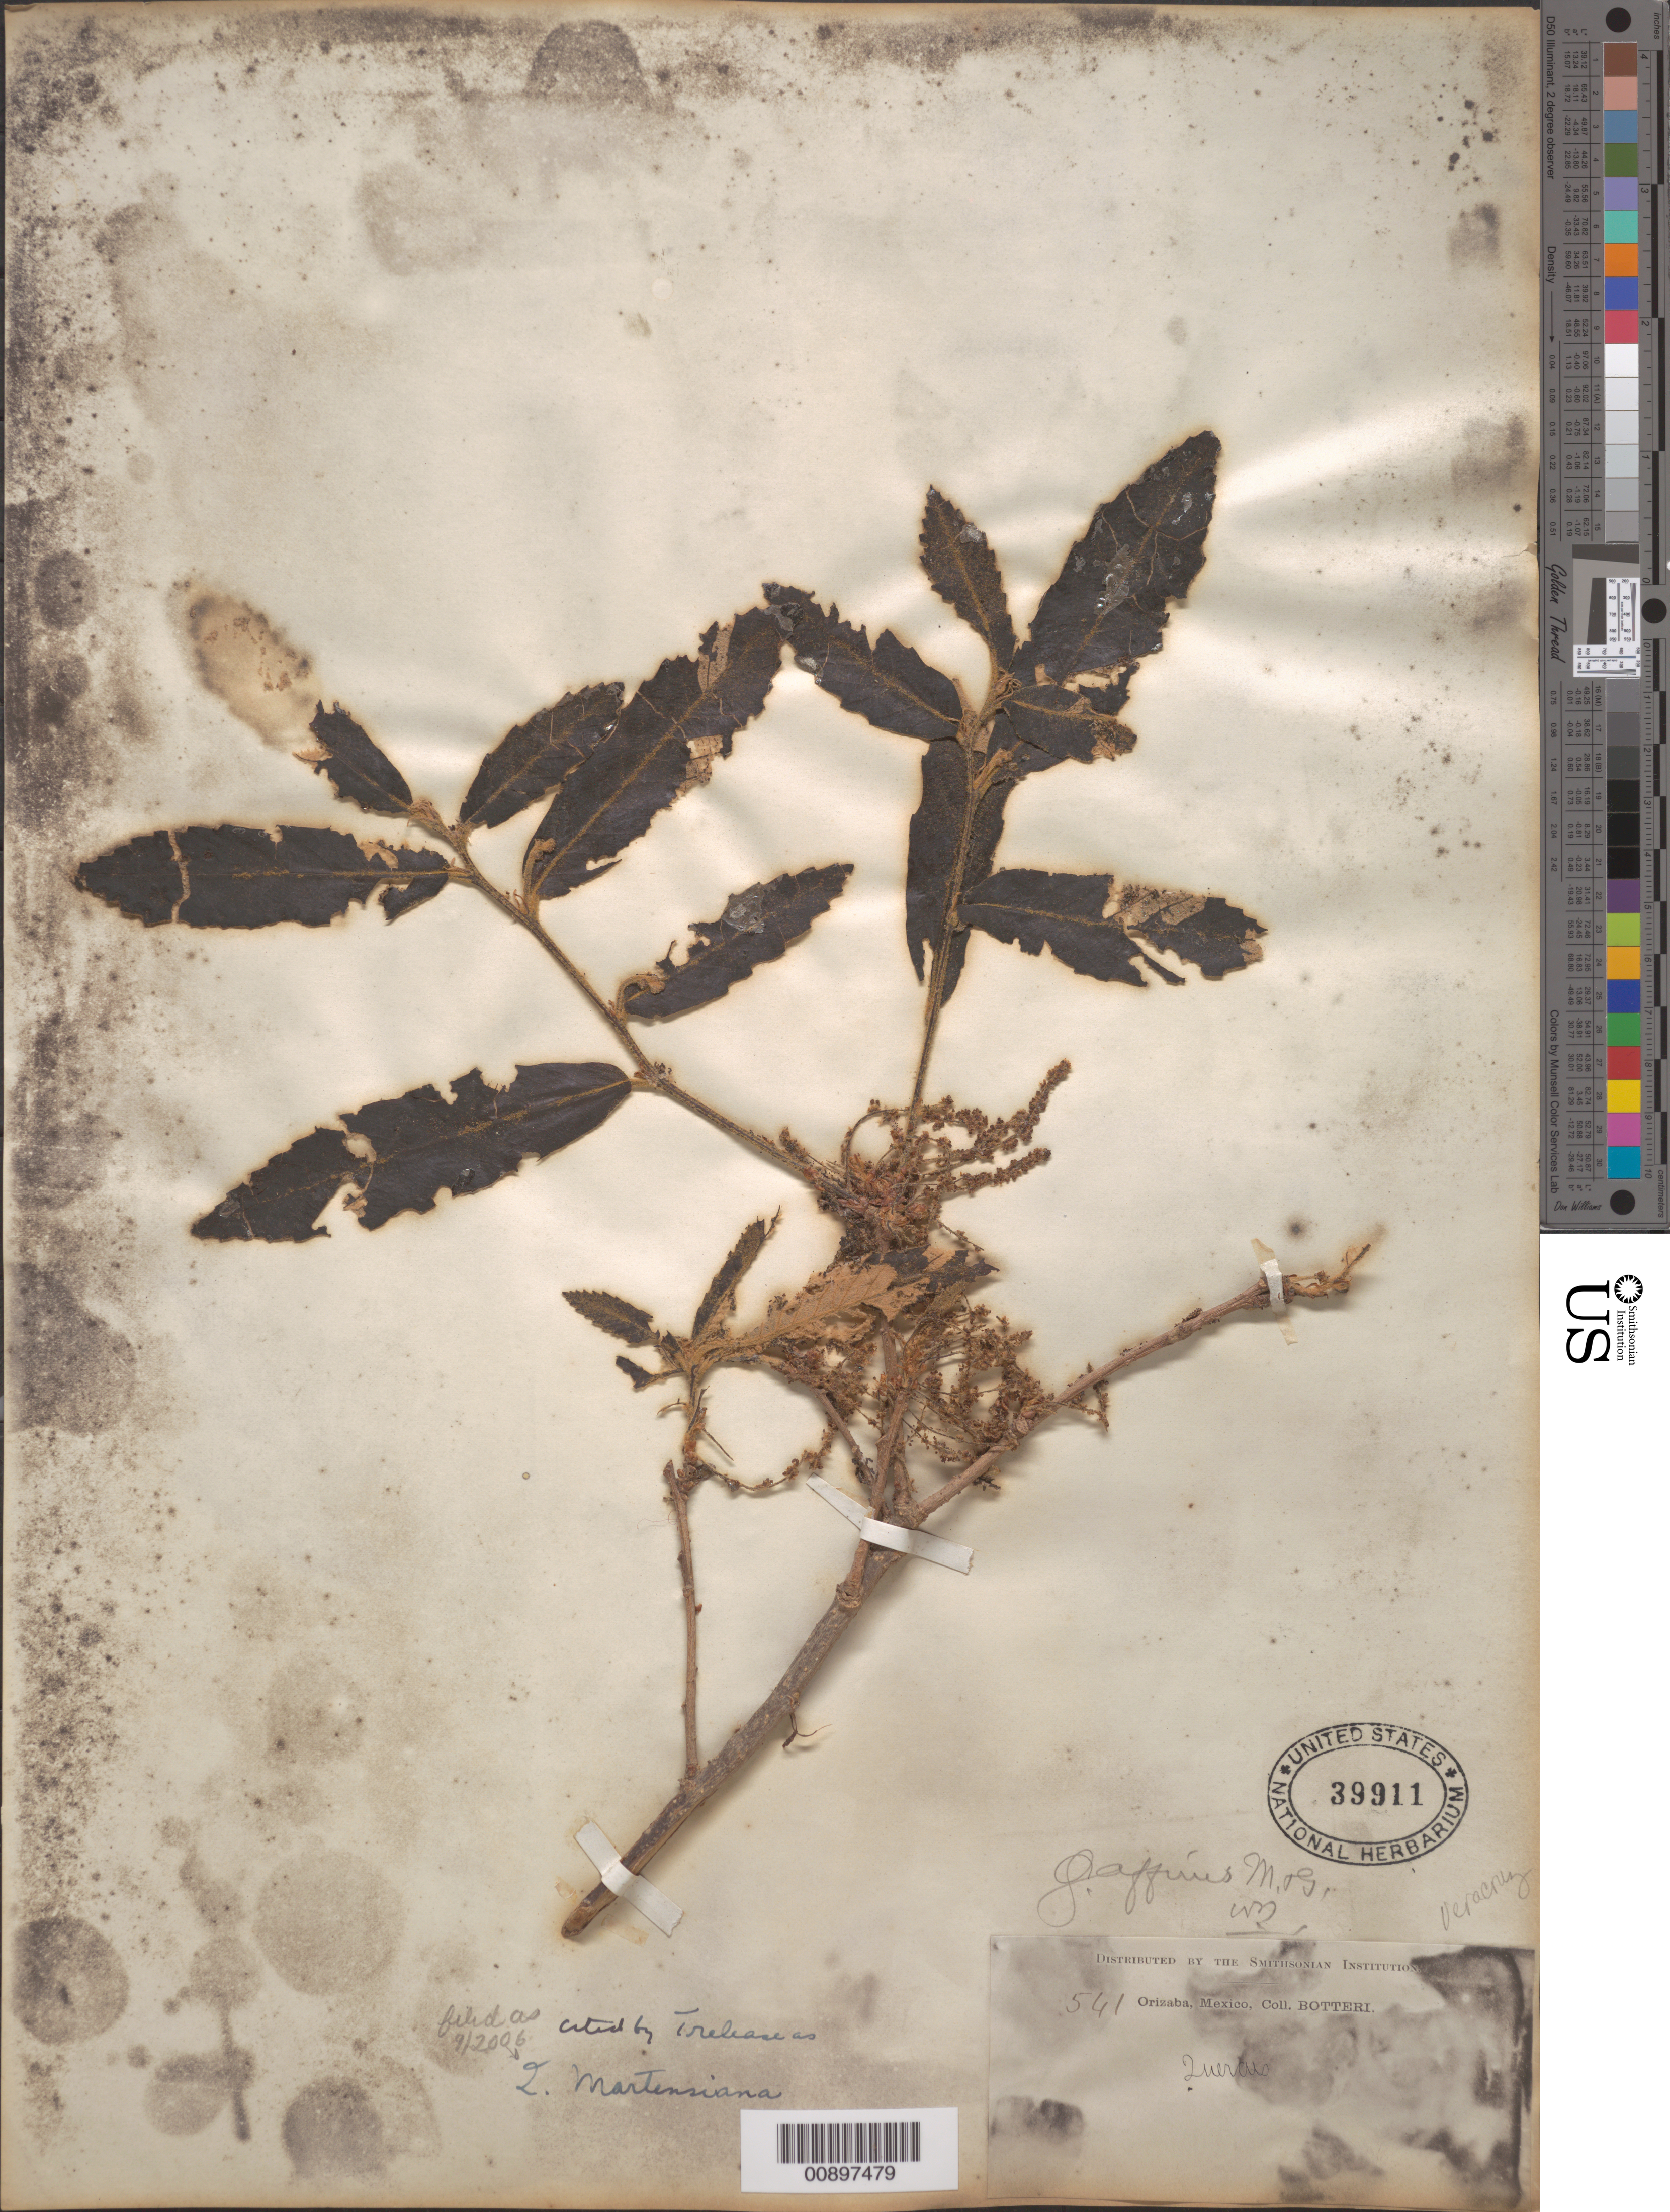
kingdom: Plantae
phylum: Tracheophyta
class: Magnoliopsida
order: Fagales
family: Fagaceae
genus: Quercus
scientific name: Quercus martensiana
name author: Trel.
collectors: M. Botteri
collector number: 541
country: Mexico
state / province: Veracruz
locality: Orizaba, Veracruz.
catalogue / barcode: US 39911